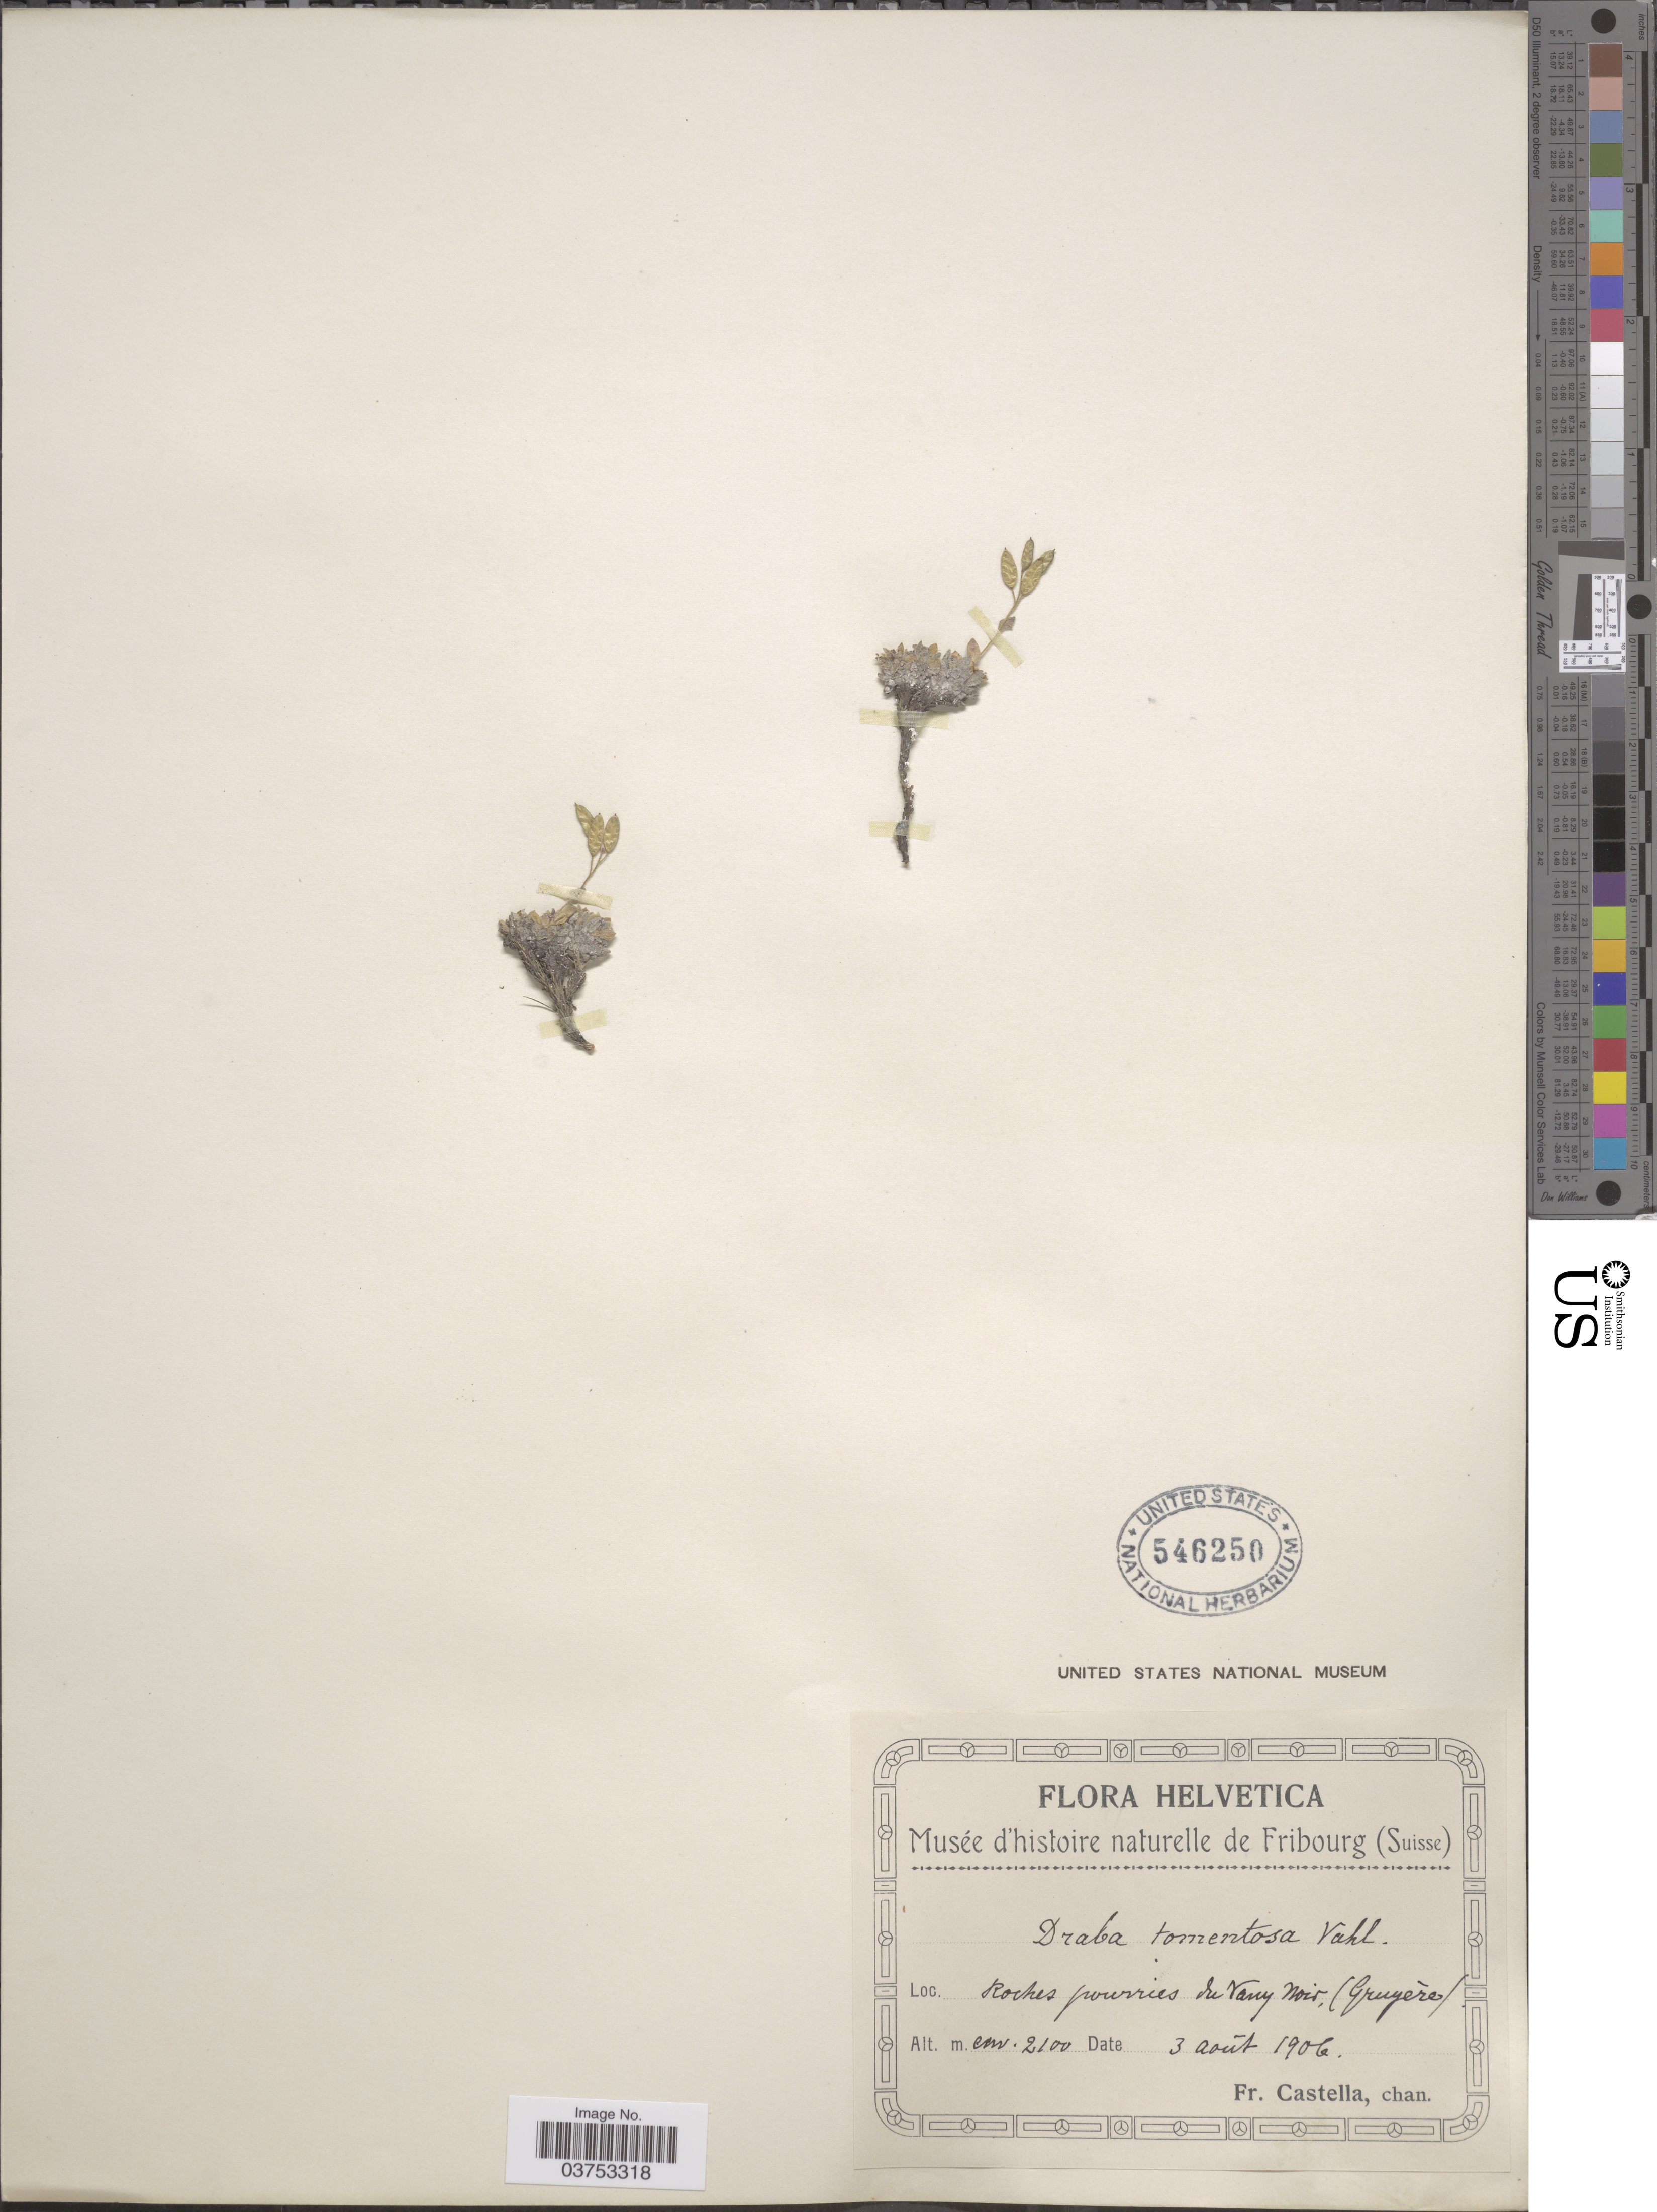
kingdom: Plantae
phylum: Tracheophyta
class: Magnoliopsida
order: Brassicales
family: Brassicaceae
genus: Draba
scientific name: Draba tomentosa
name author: Clairv.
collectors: Fr. Castella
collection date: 1906-08-03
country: Switzerland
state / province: Fribourg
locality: Helvetica. Rockes pourries du Vanil Noir (Gruyerè).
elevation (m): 2100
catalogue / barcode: US 546250